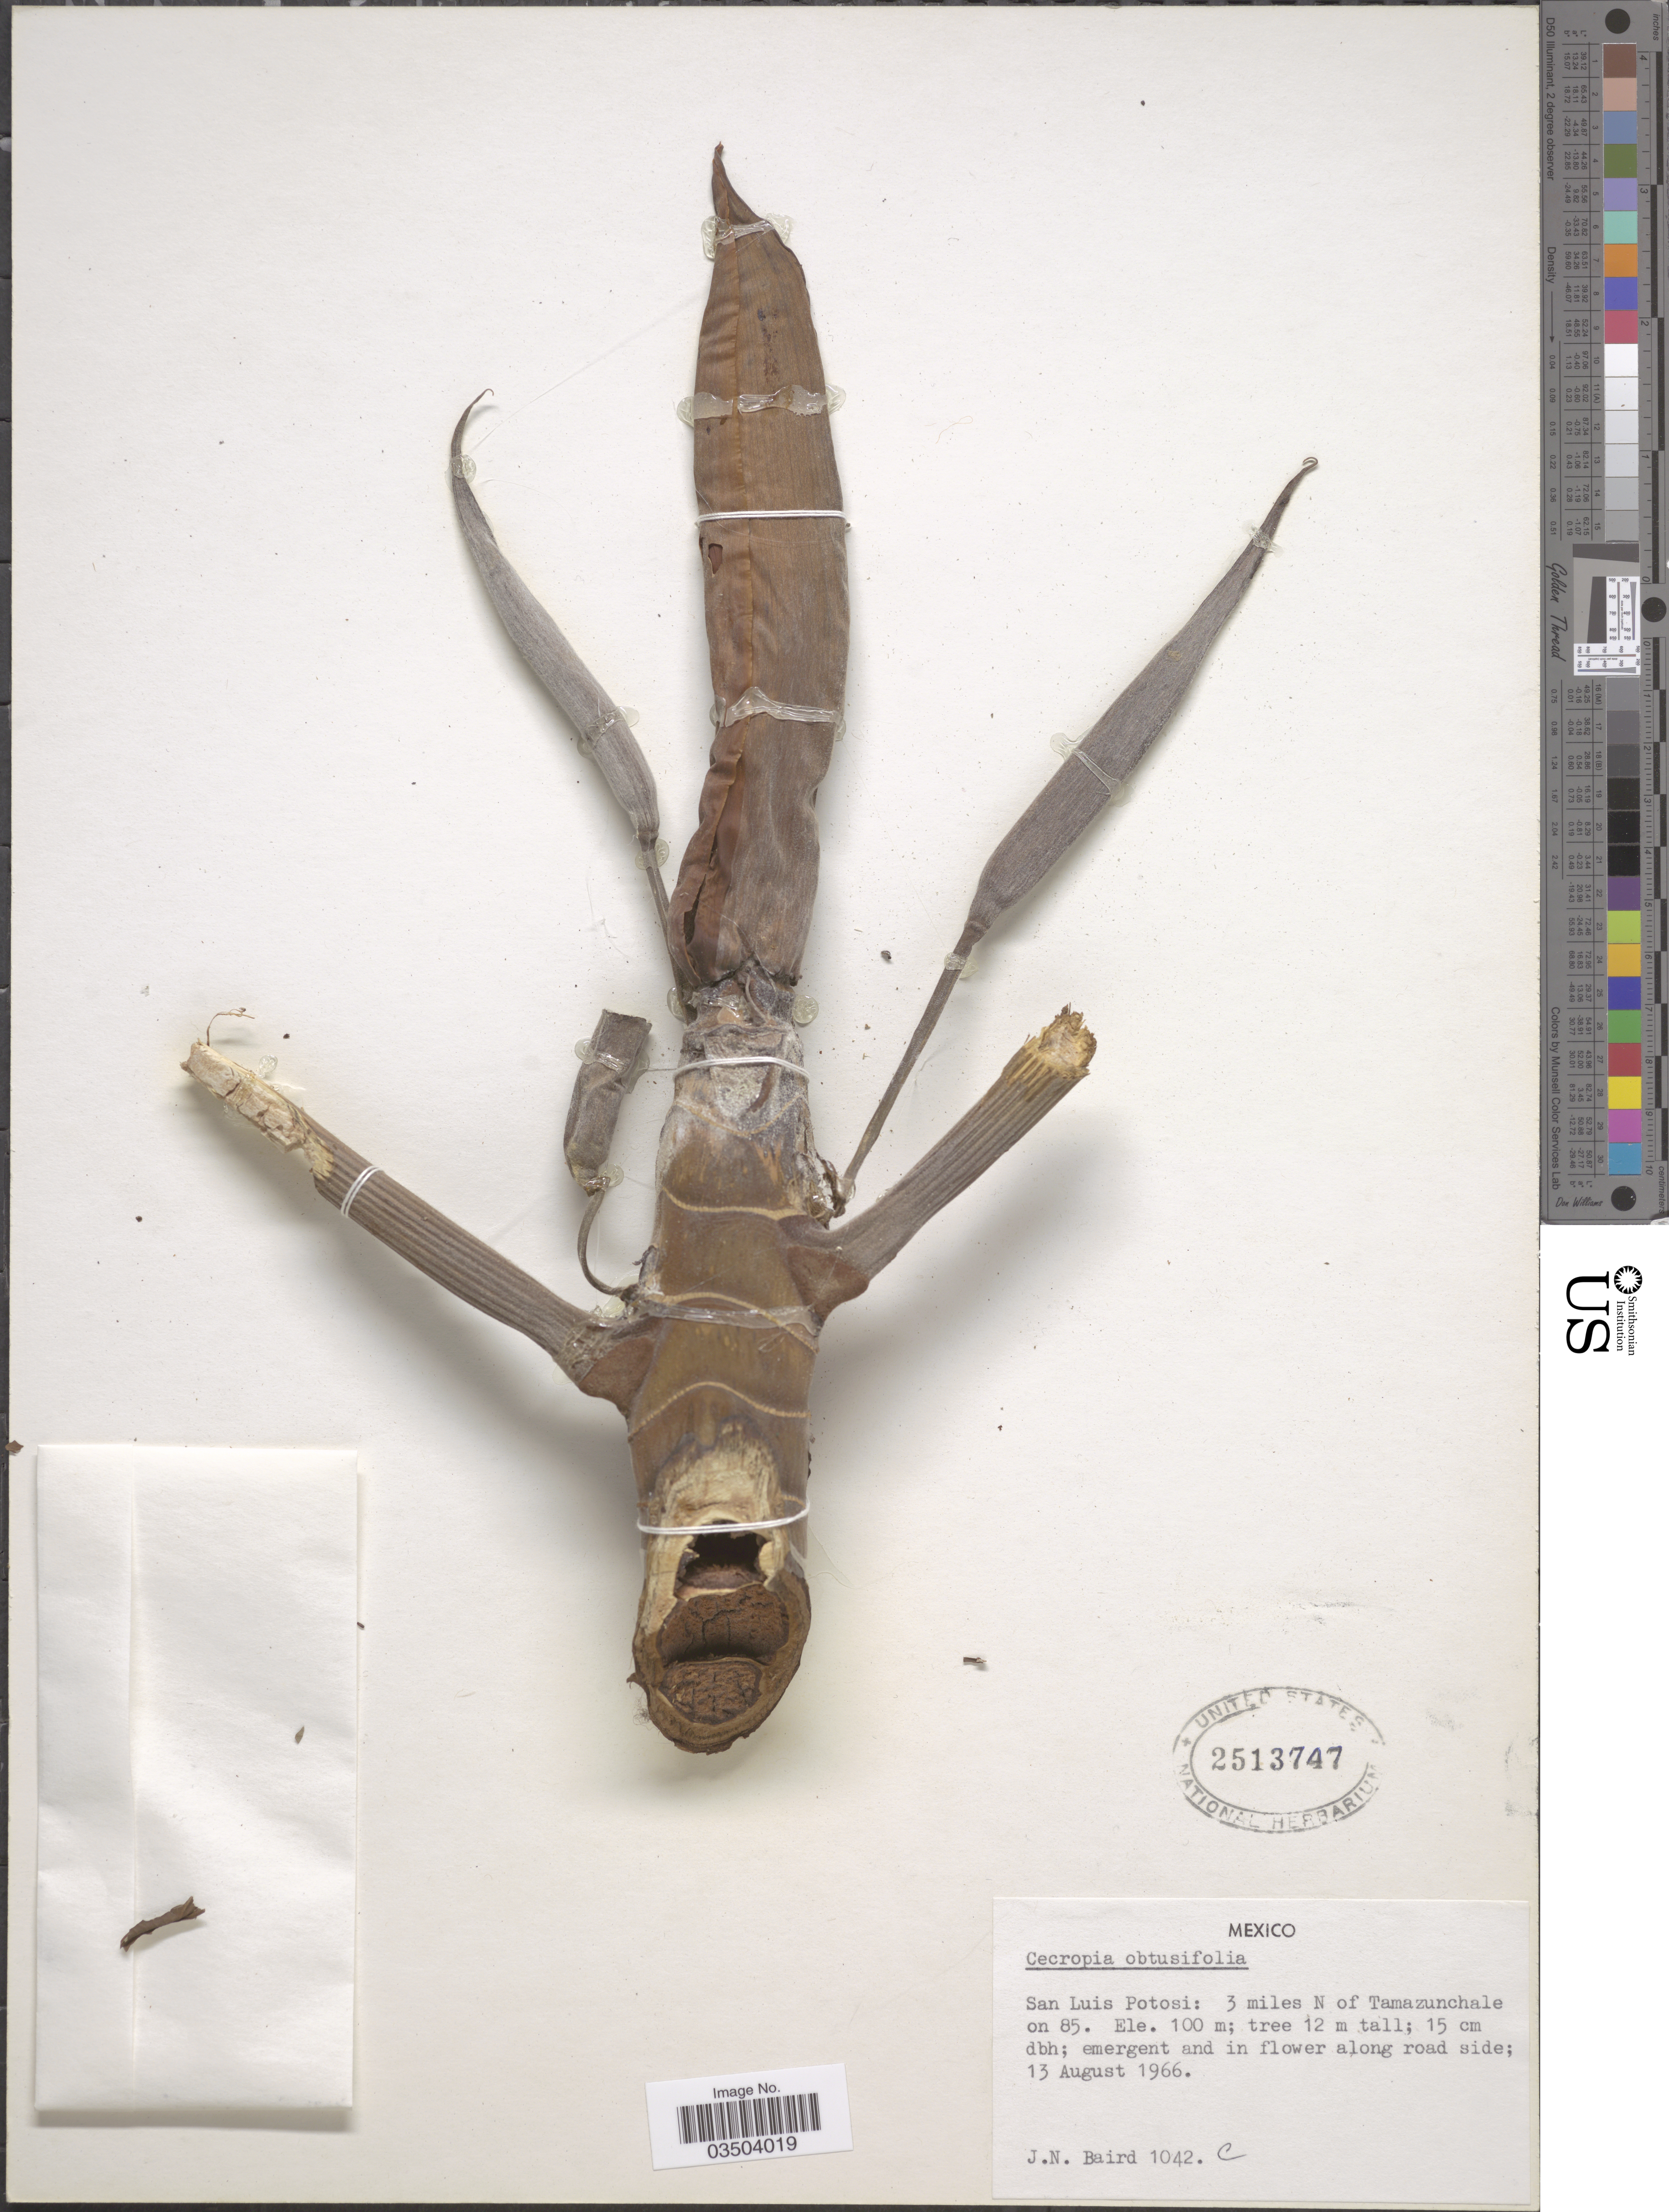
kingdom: Plantae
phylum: Tracheophyta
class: Magnoliopsida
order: Rosales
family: Urticaceae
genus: Cecropia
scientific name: Cecropia obtusifolia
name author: Bertol.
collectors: J. Baird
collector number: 1042c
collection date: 1966-08-13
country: Mexico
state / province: San Luis Potosí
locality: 3 miles N of Tamazunchale on 85.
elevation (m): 100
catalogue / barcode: US 2513747